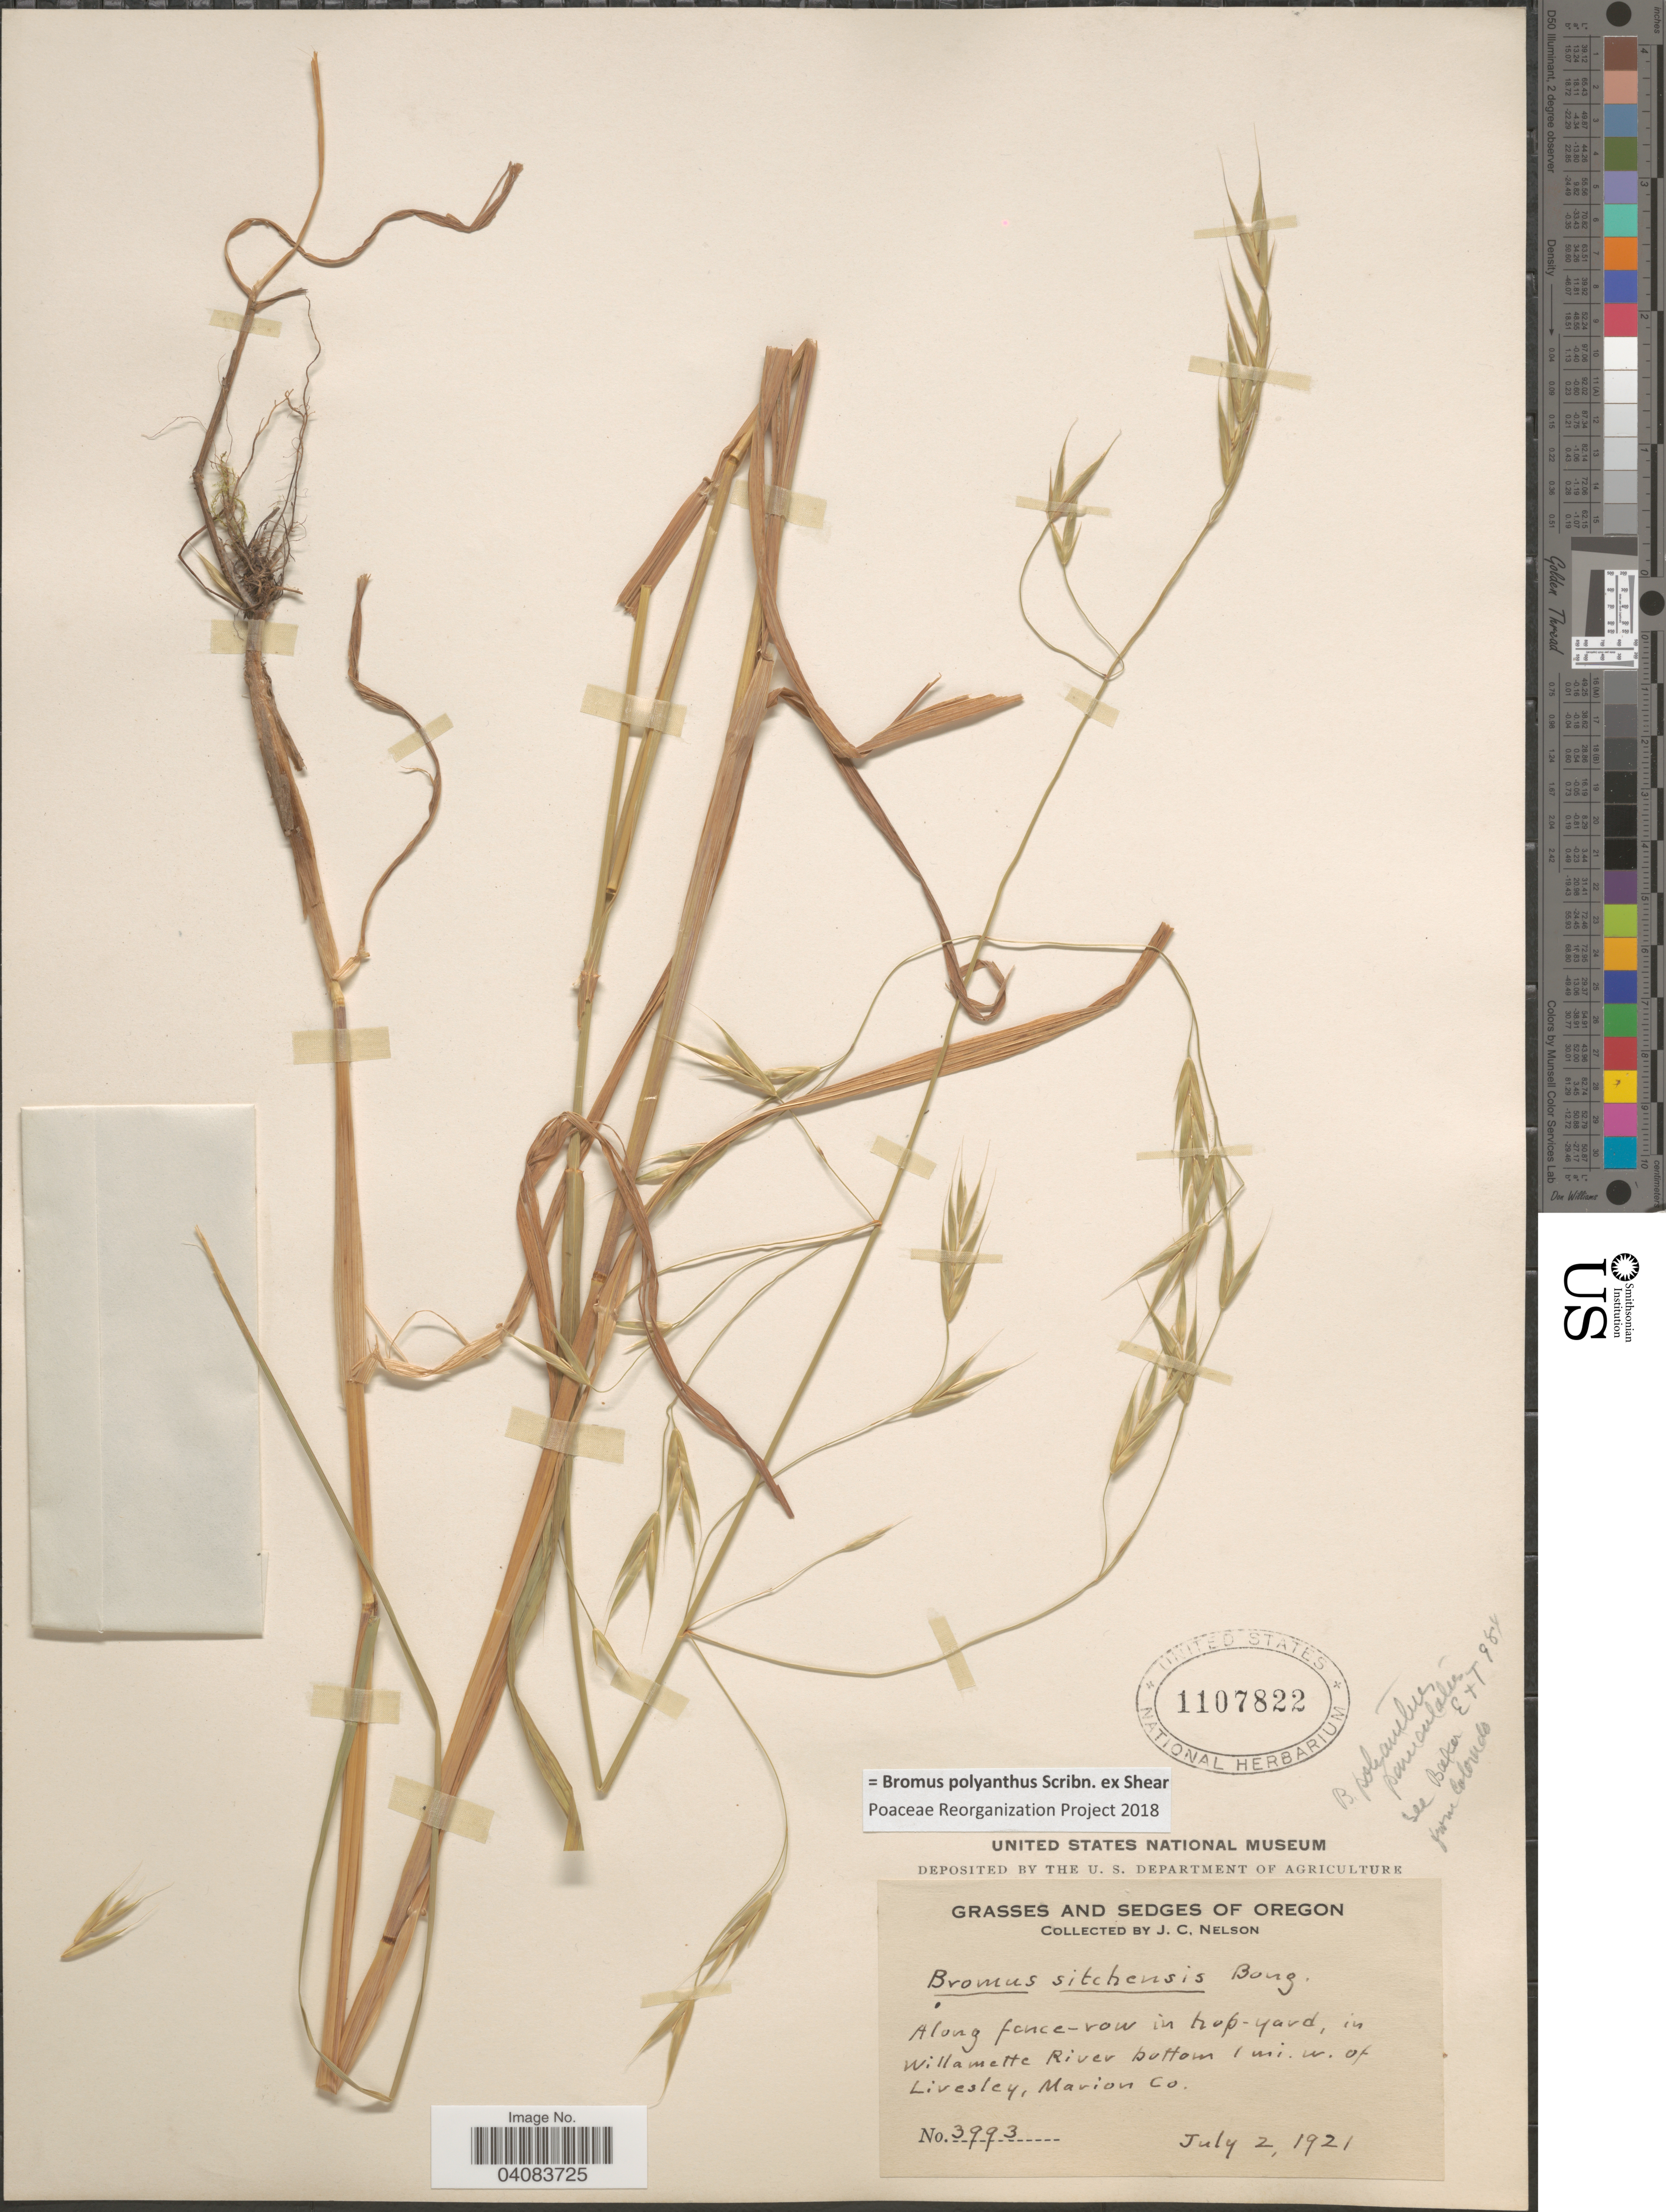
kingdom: Plantae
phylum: Tracheophyta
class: Liliopsida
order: Poales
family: Poaceae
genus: Bromus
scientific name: Bromus polyanthus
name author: Scribn. ex Shear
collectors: J. C. Nelson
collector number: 3993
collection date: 1921-07-02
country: United States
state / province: Oregon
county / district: Marion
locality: Along fence-row in crop-yard, in Willamette River bottom 1 mi. w. of Livesley, Marion Co.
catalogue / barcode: US 1107822